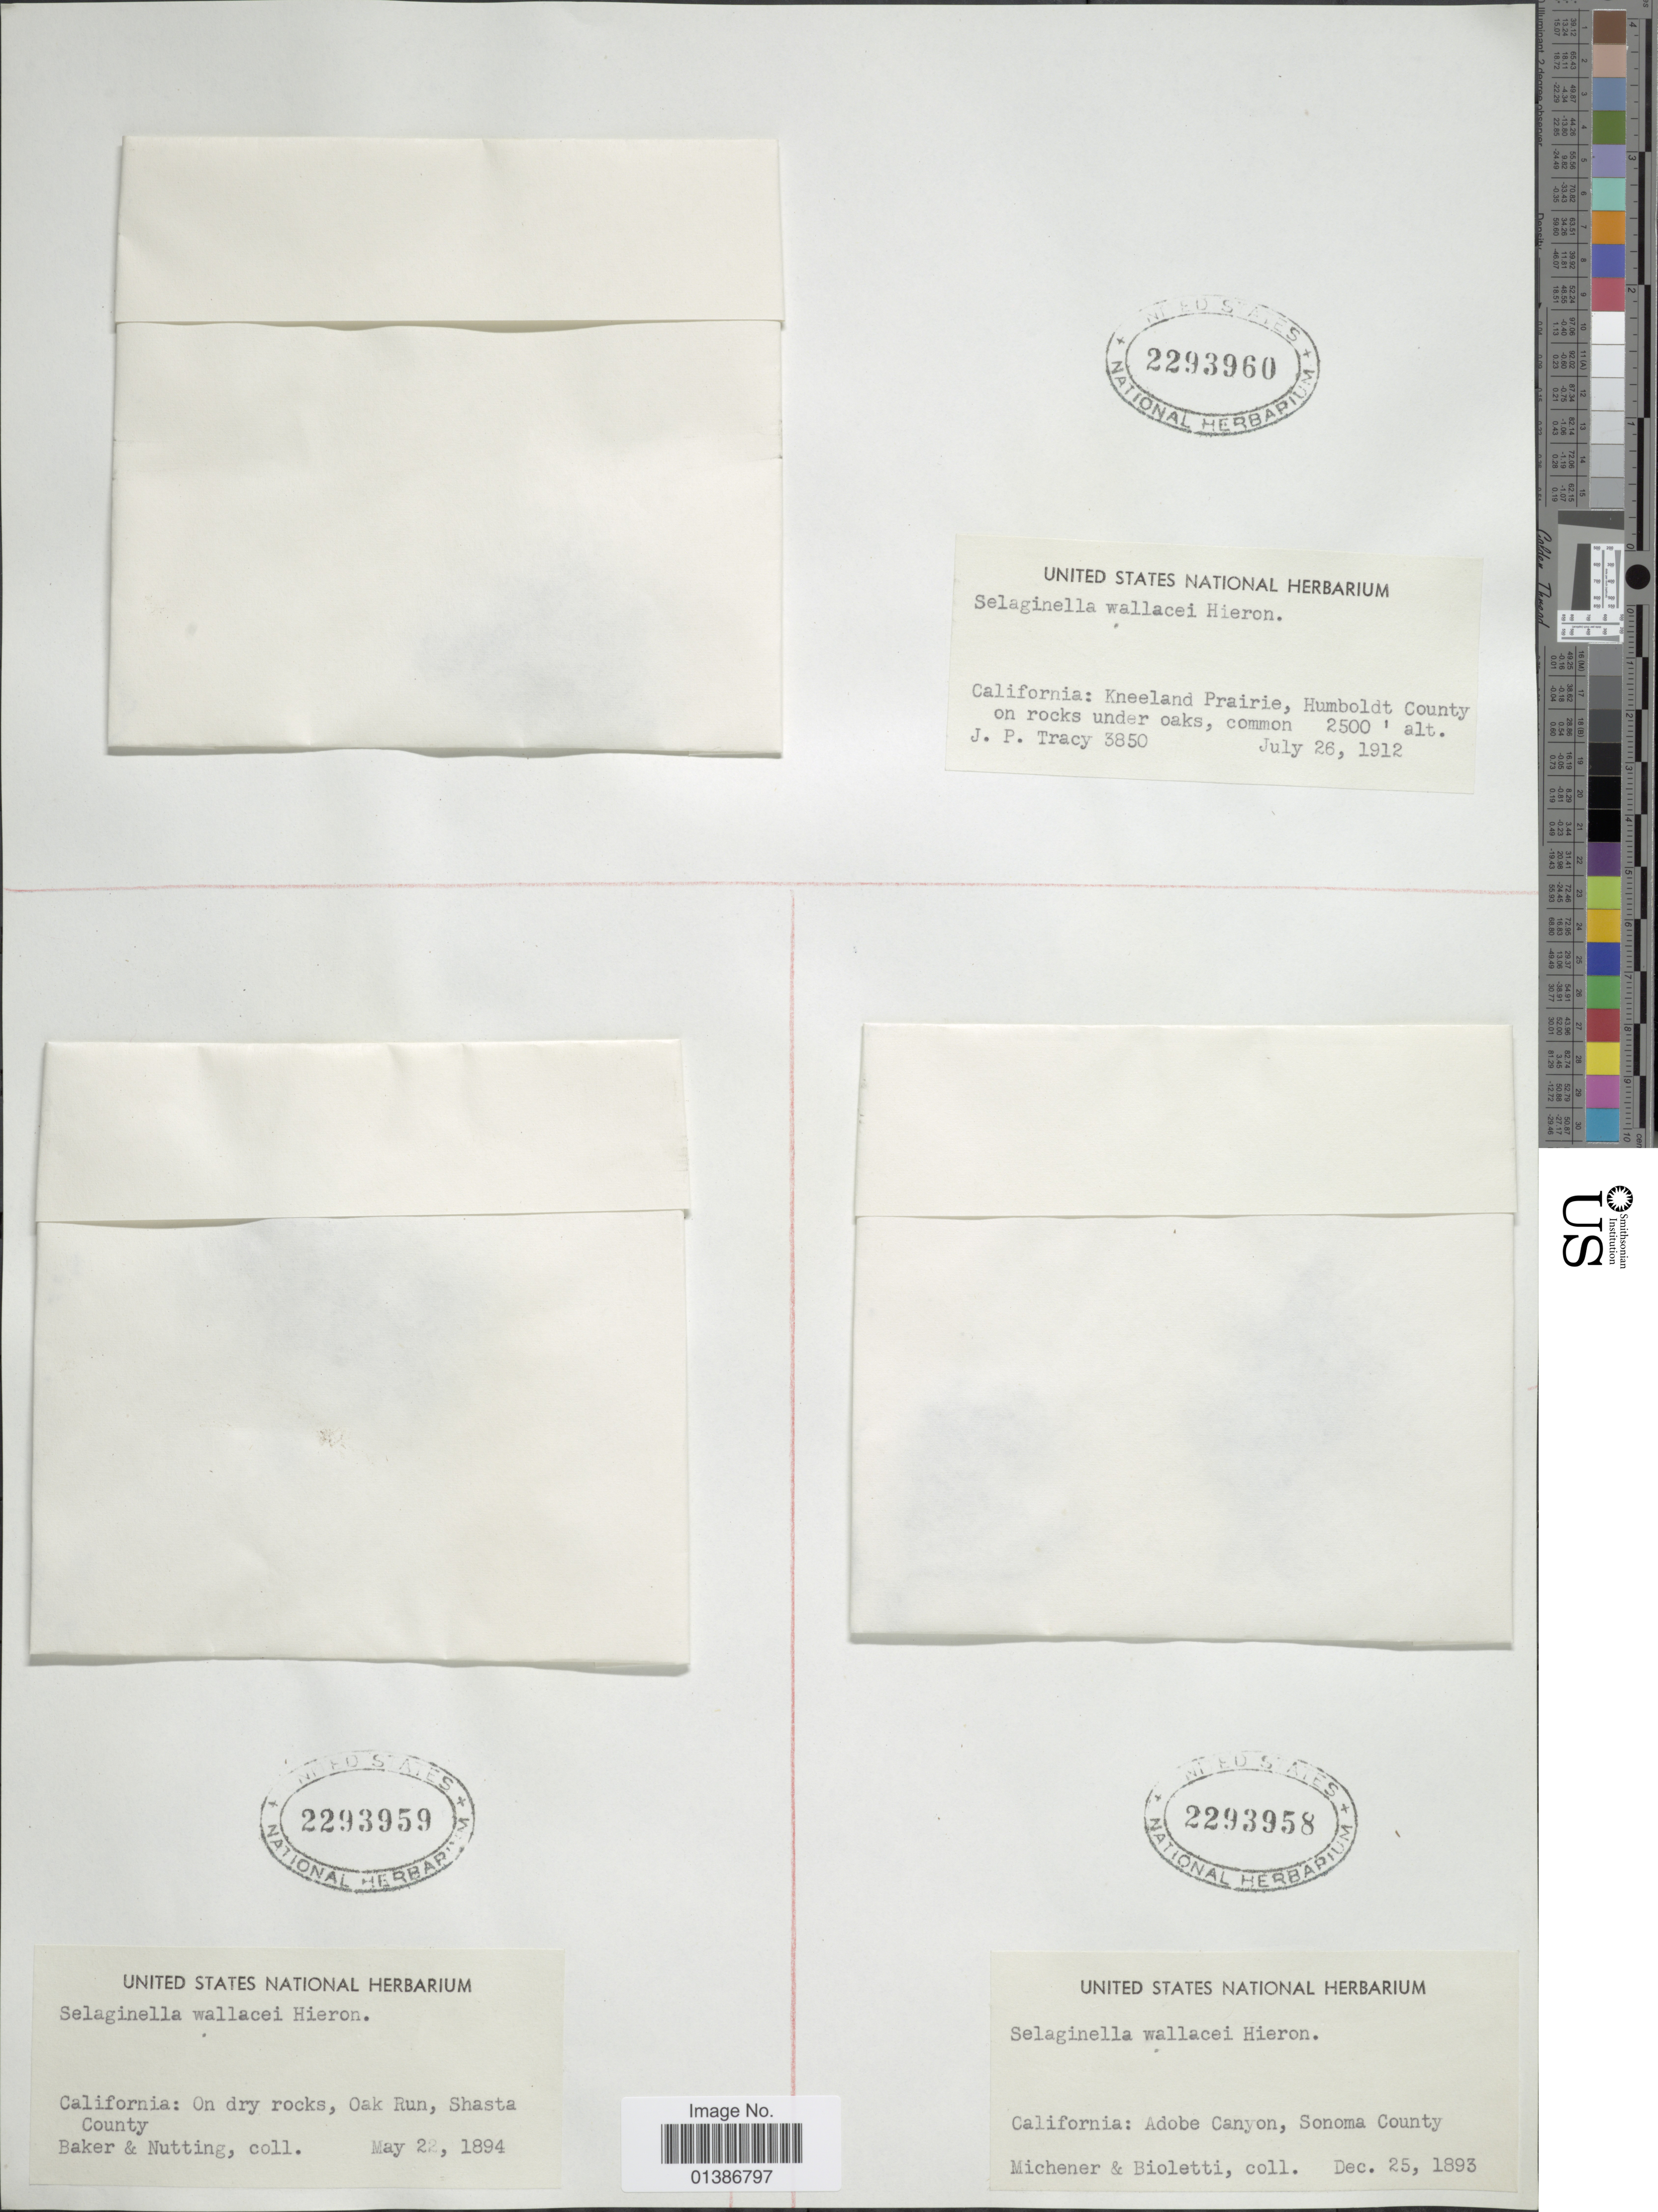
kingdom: Plantae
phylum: Tracheophyta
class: Lycopodiopsida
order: Selaginellales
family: Selaginellaceae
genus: Selaginella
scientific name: Selaginella wallacei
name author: Hieron.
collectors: -. Michener & -- Bioletti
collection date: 1893-12-25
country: United States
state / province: California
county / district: Sonoma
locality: Adobe Canyon, Sonoma County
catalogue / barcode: US 2293958